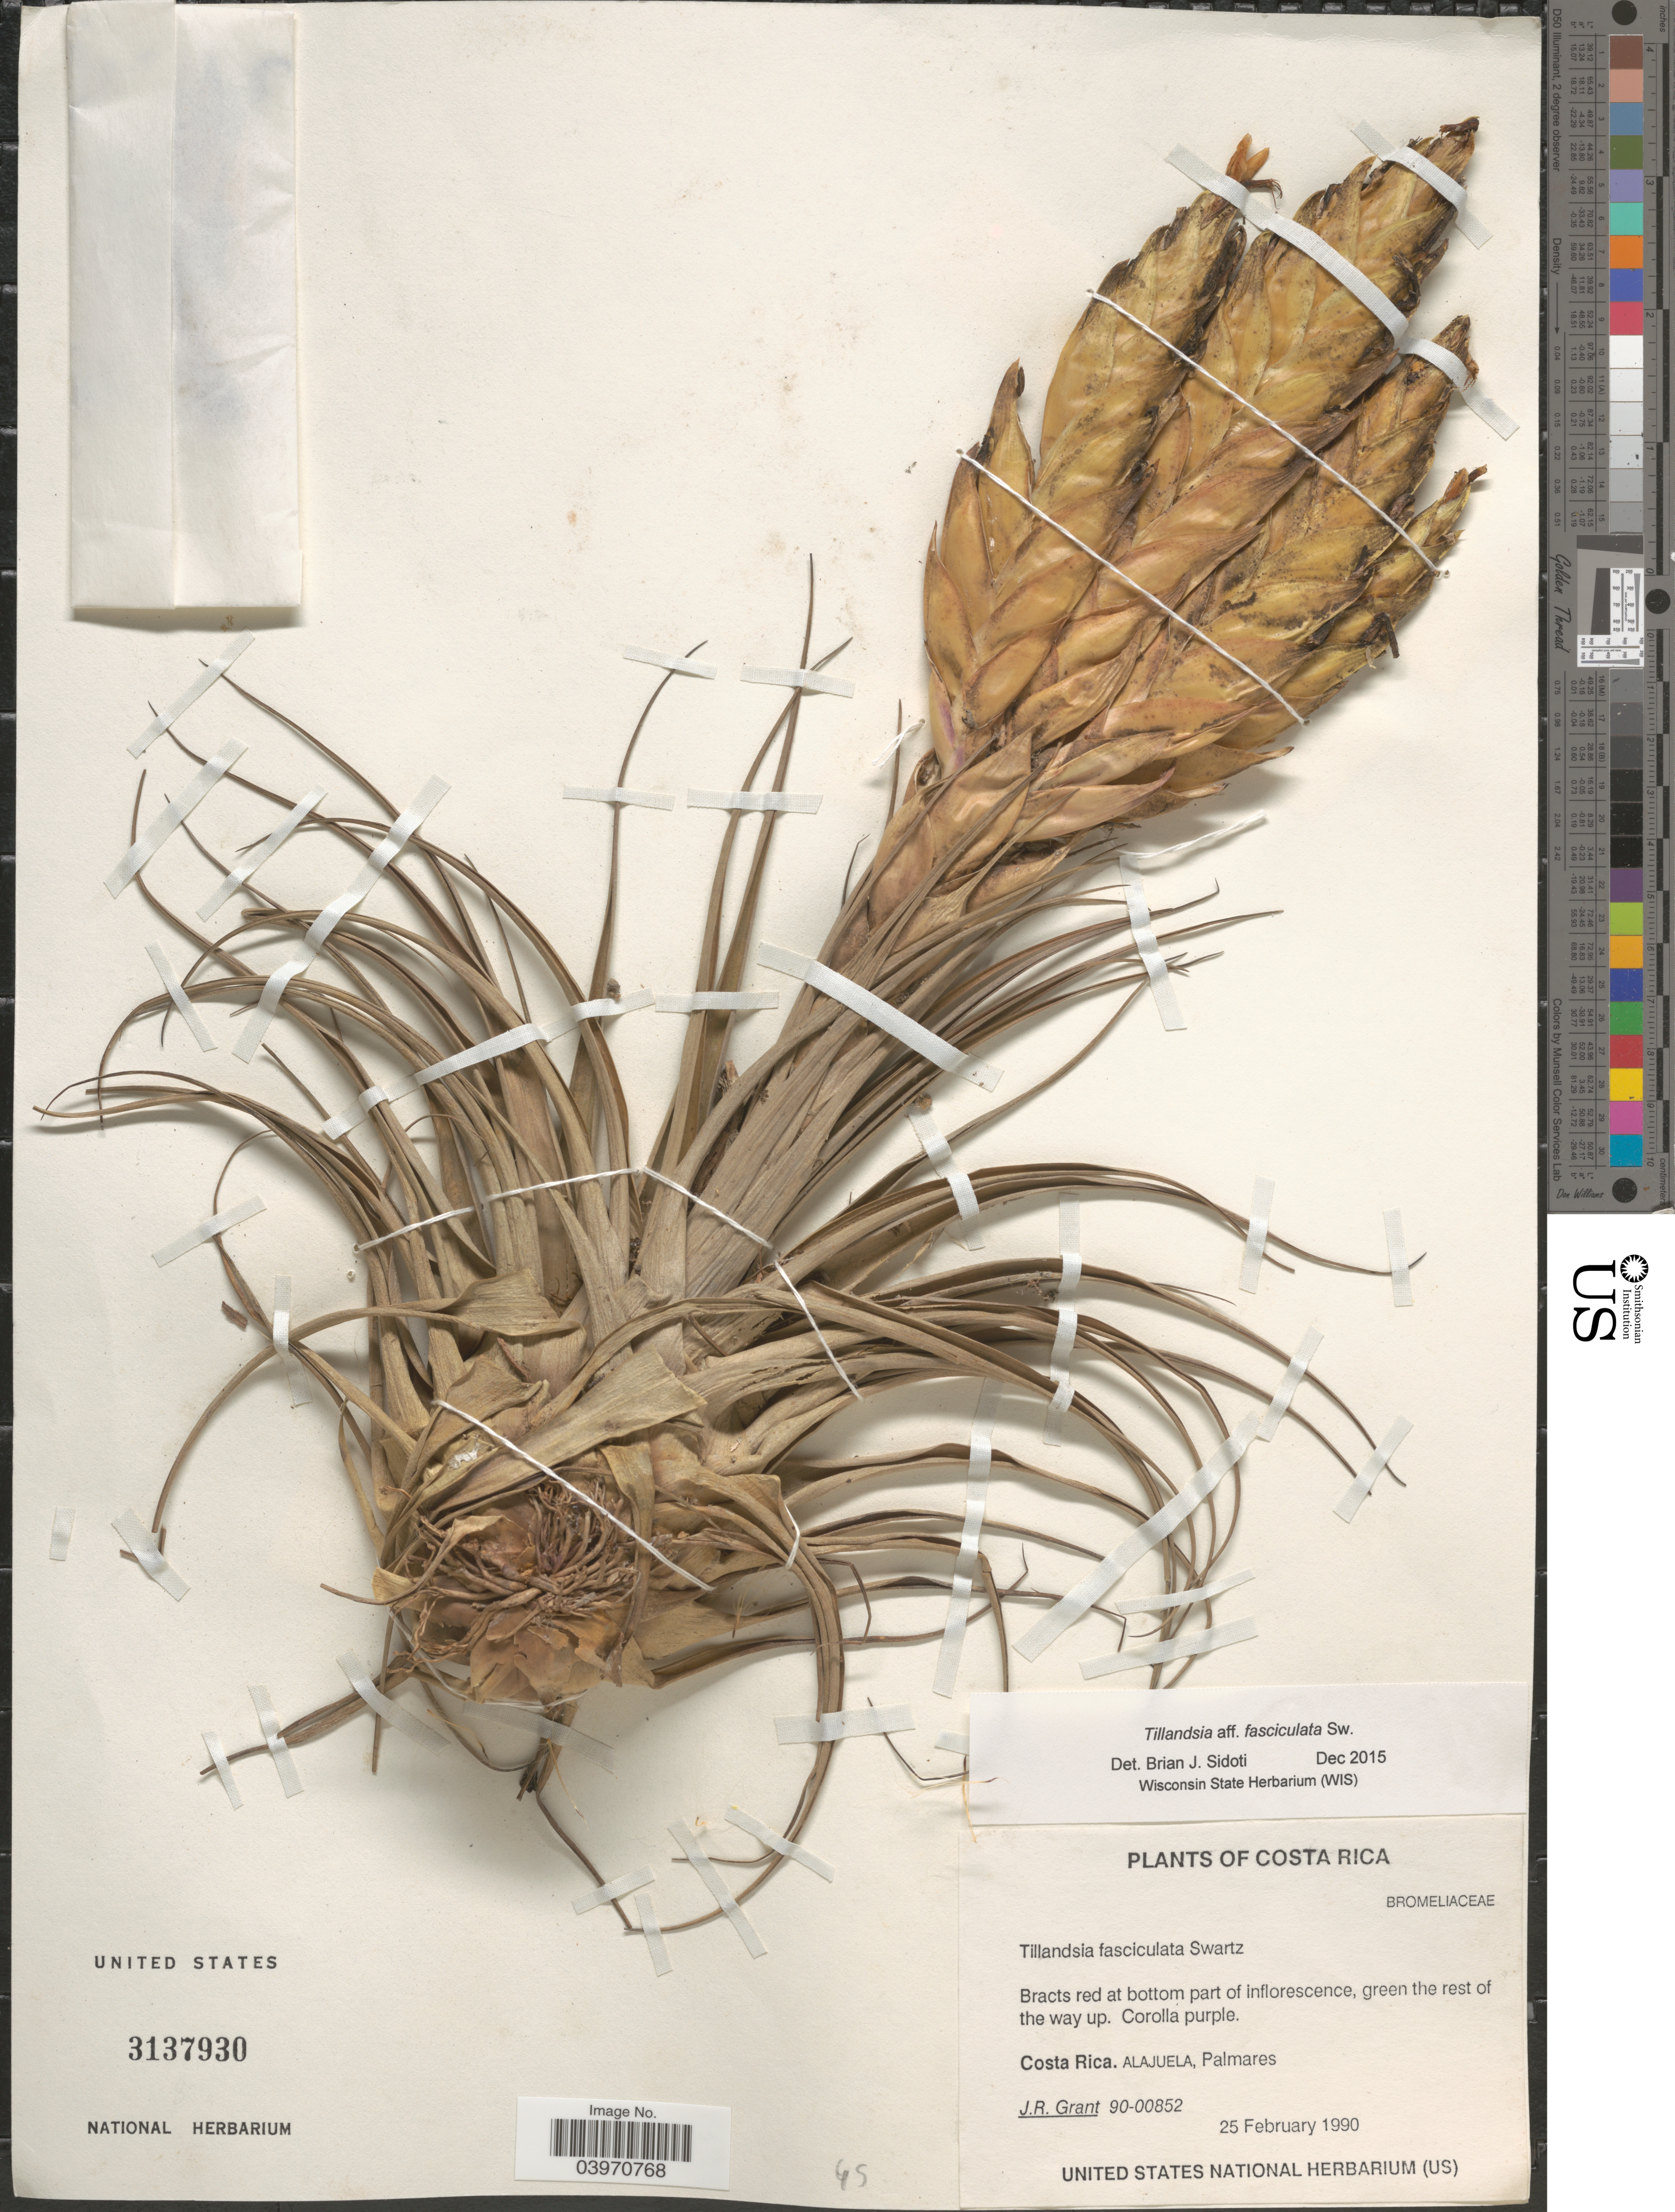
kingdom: Plantae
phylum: Tracheophyta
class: Liliopsida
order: Poales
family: Bromeliaceae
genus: Tillandsia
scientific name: Tillandsia fasciculata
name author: Sw.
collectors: J. Grant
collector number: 90-00852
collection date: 1990-02-25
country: Costa Rica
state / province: Alajuela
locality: Palmares.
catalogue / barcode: US 3137930